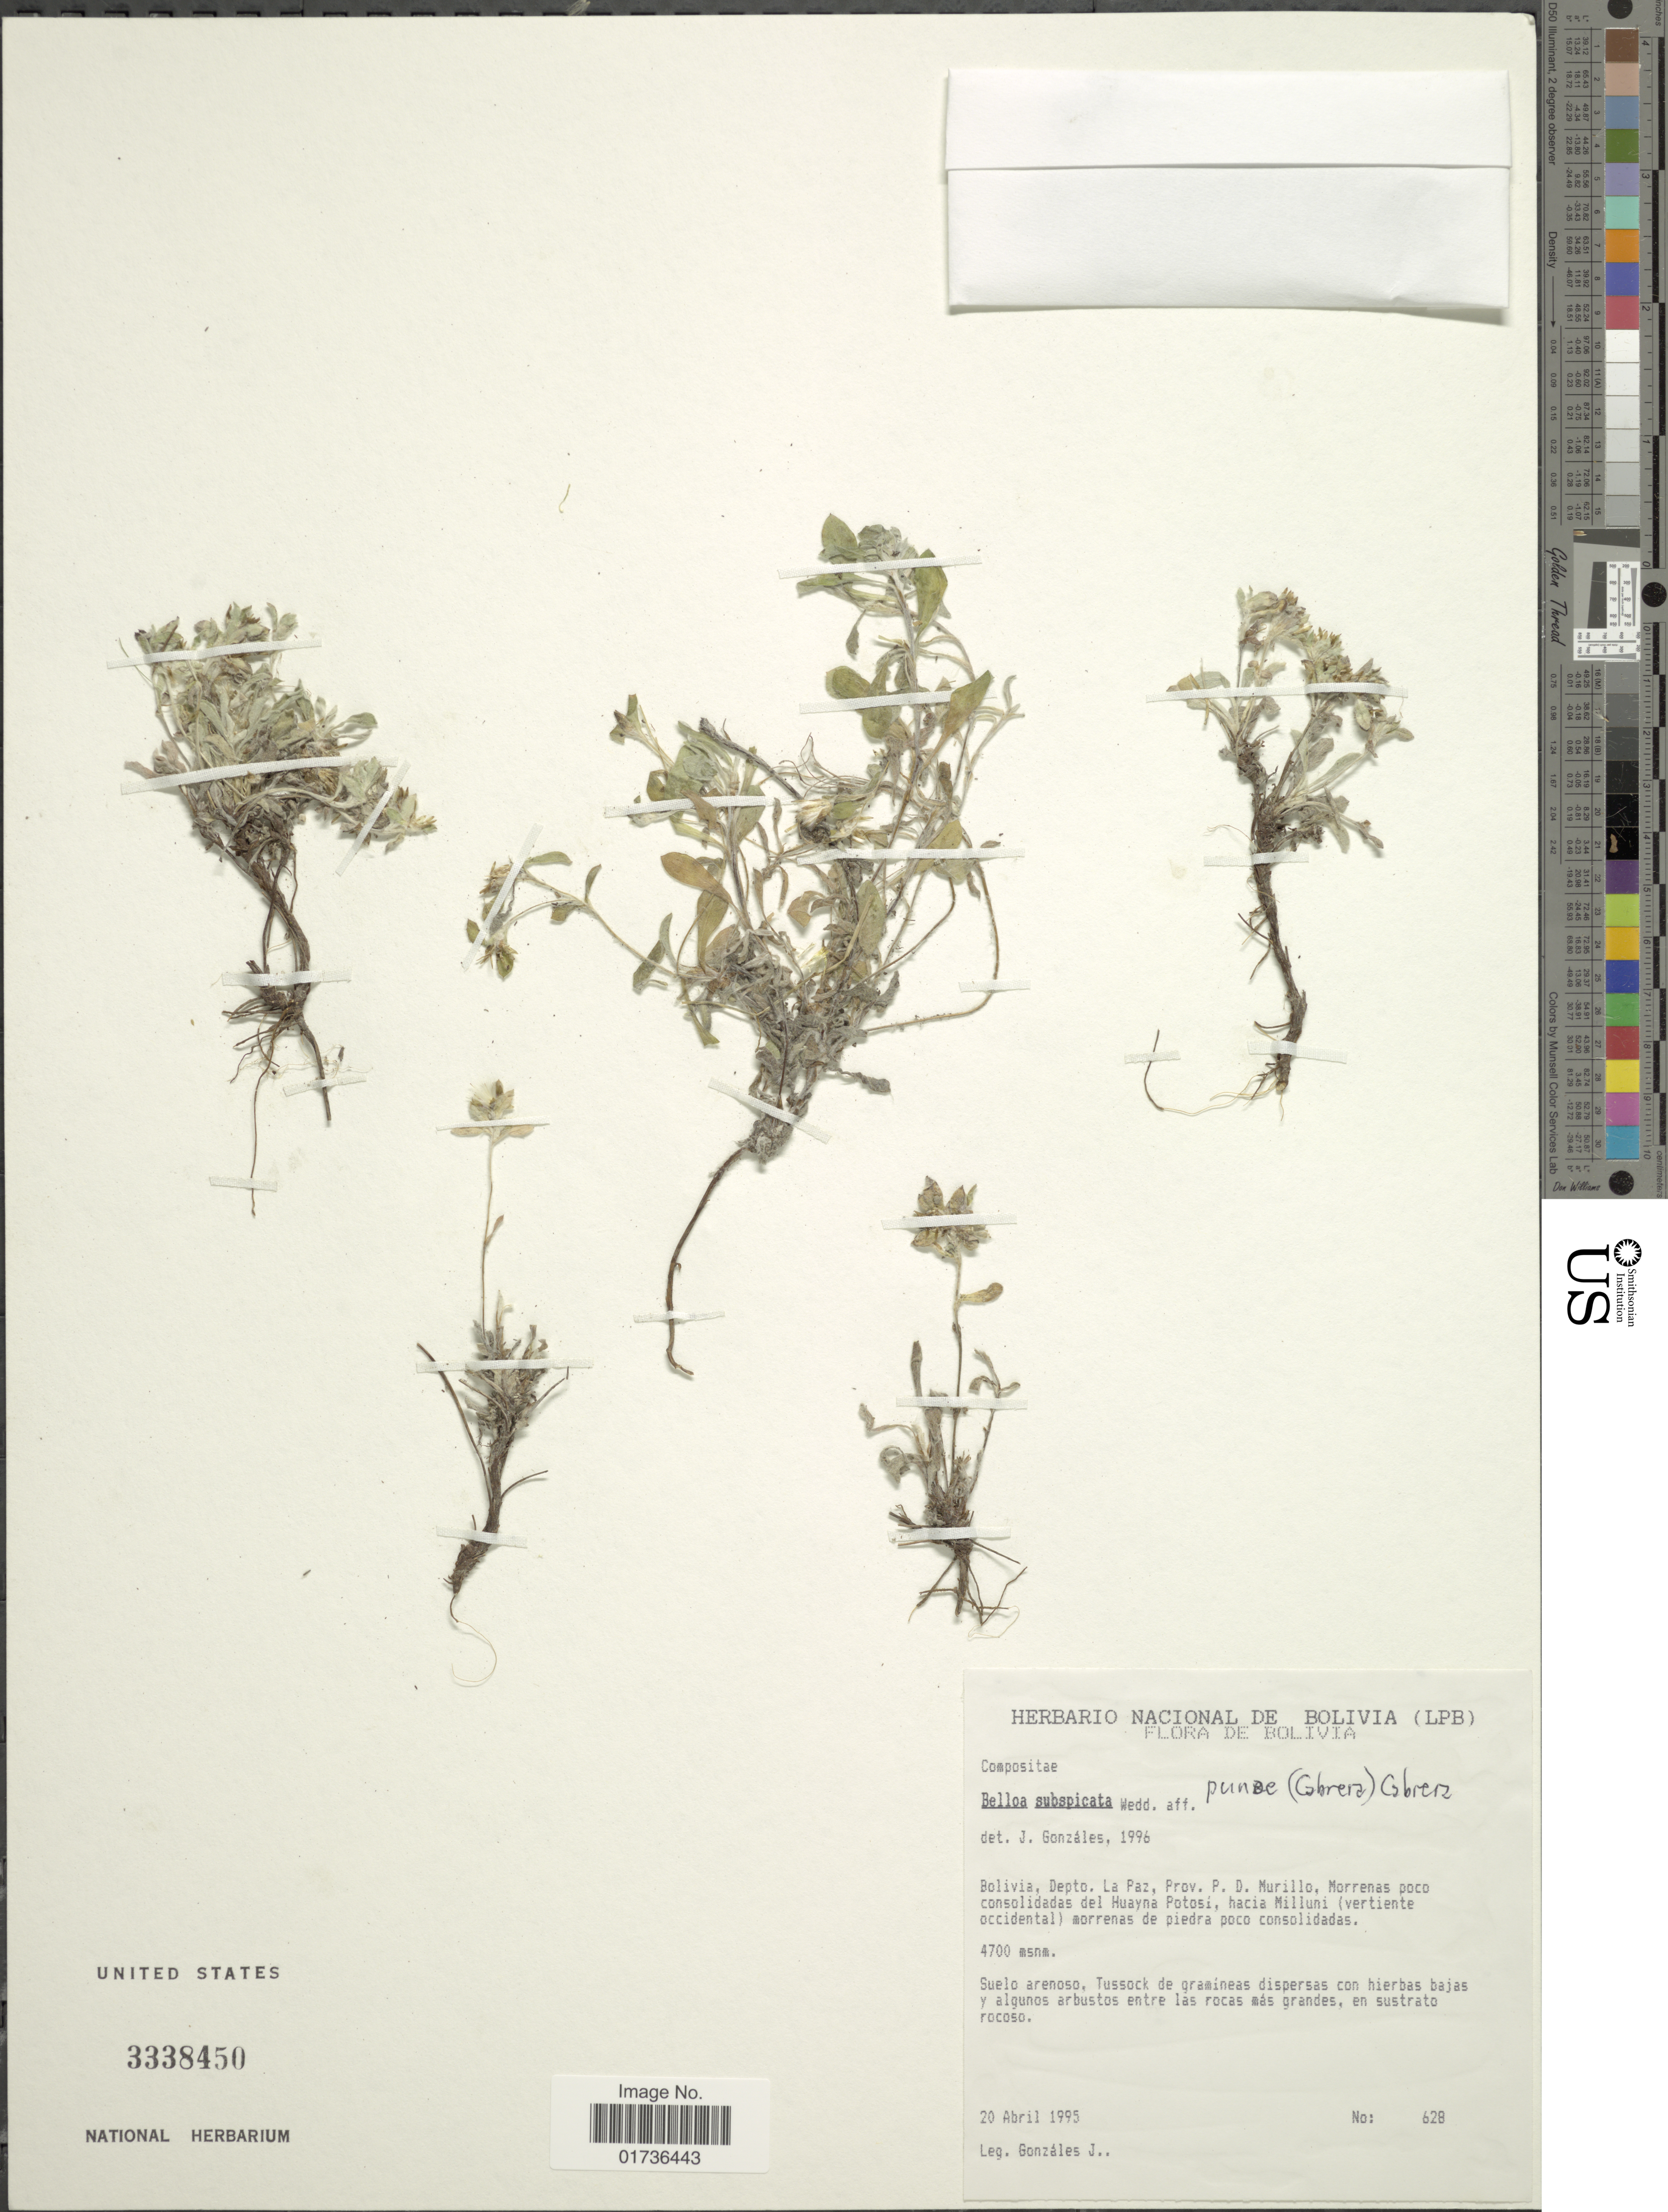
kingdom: Plantae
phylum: Tracheophyta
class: Magnoliopsida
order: Asterales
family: Asteraceae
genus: Mniodes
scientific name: Mniodes subspicata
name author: (Wedd.) S.E. Freire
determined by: Dillon, M. O.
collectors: J. Gonzales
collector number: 628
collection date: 1995-04-20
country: Bolivia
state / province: La Paz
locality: Depto La Paz, Prv. P.D. Murillo, Morrenas poco consolidadas del Huayna Potosí, hacia Milluni (vertiente occiddental) morrenas de piedra poco consolidadas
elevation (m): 4700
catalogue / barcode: US 3338450